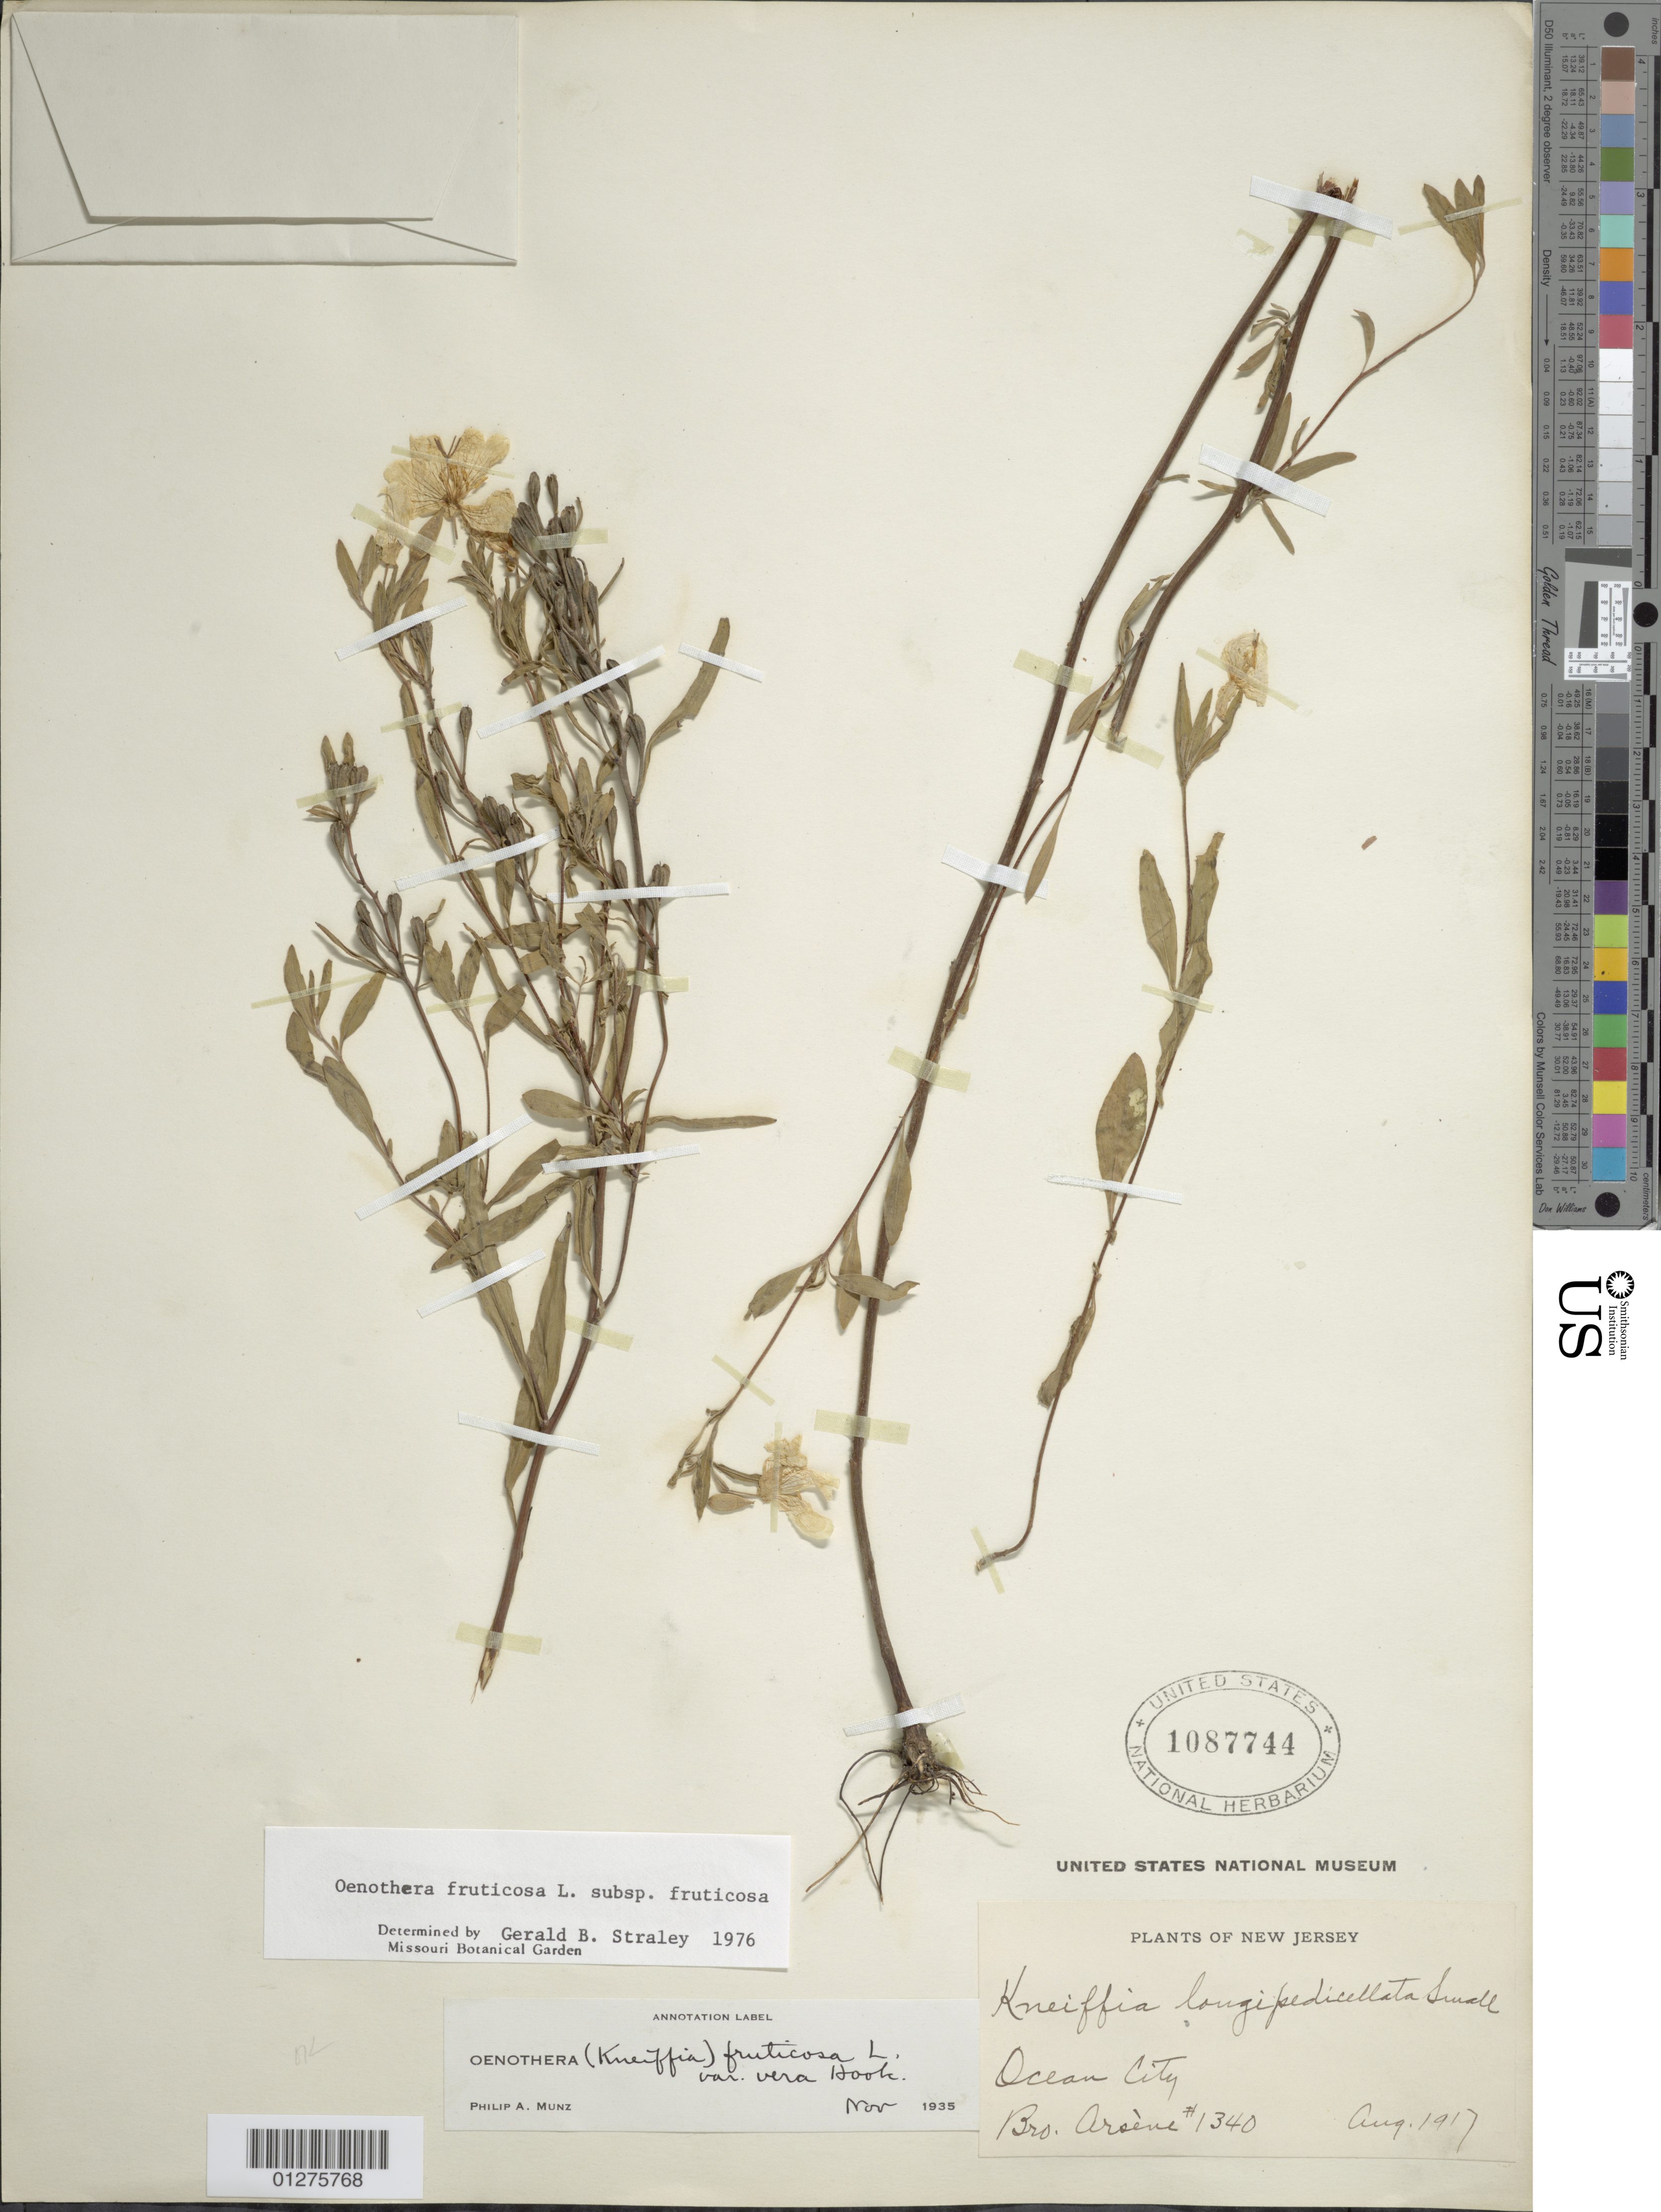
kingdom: Plantae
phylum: Tracheophyta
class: Magnoliopsida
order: Myrtales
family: Onagraceae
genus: Oenothera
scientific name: Oenothera fruticosa subsp. fruticosa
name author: L.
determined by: Straley, G. B.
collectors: Bro. G. Arsène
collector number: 1340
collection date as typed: Aug 1917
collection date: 1917-08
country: United States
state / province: New Jersey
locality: Ocean City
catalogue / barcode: US 1087744